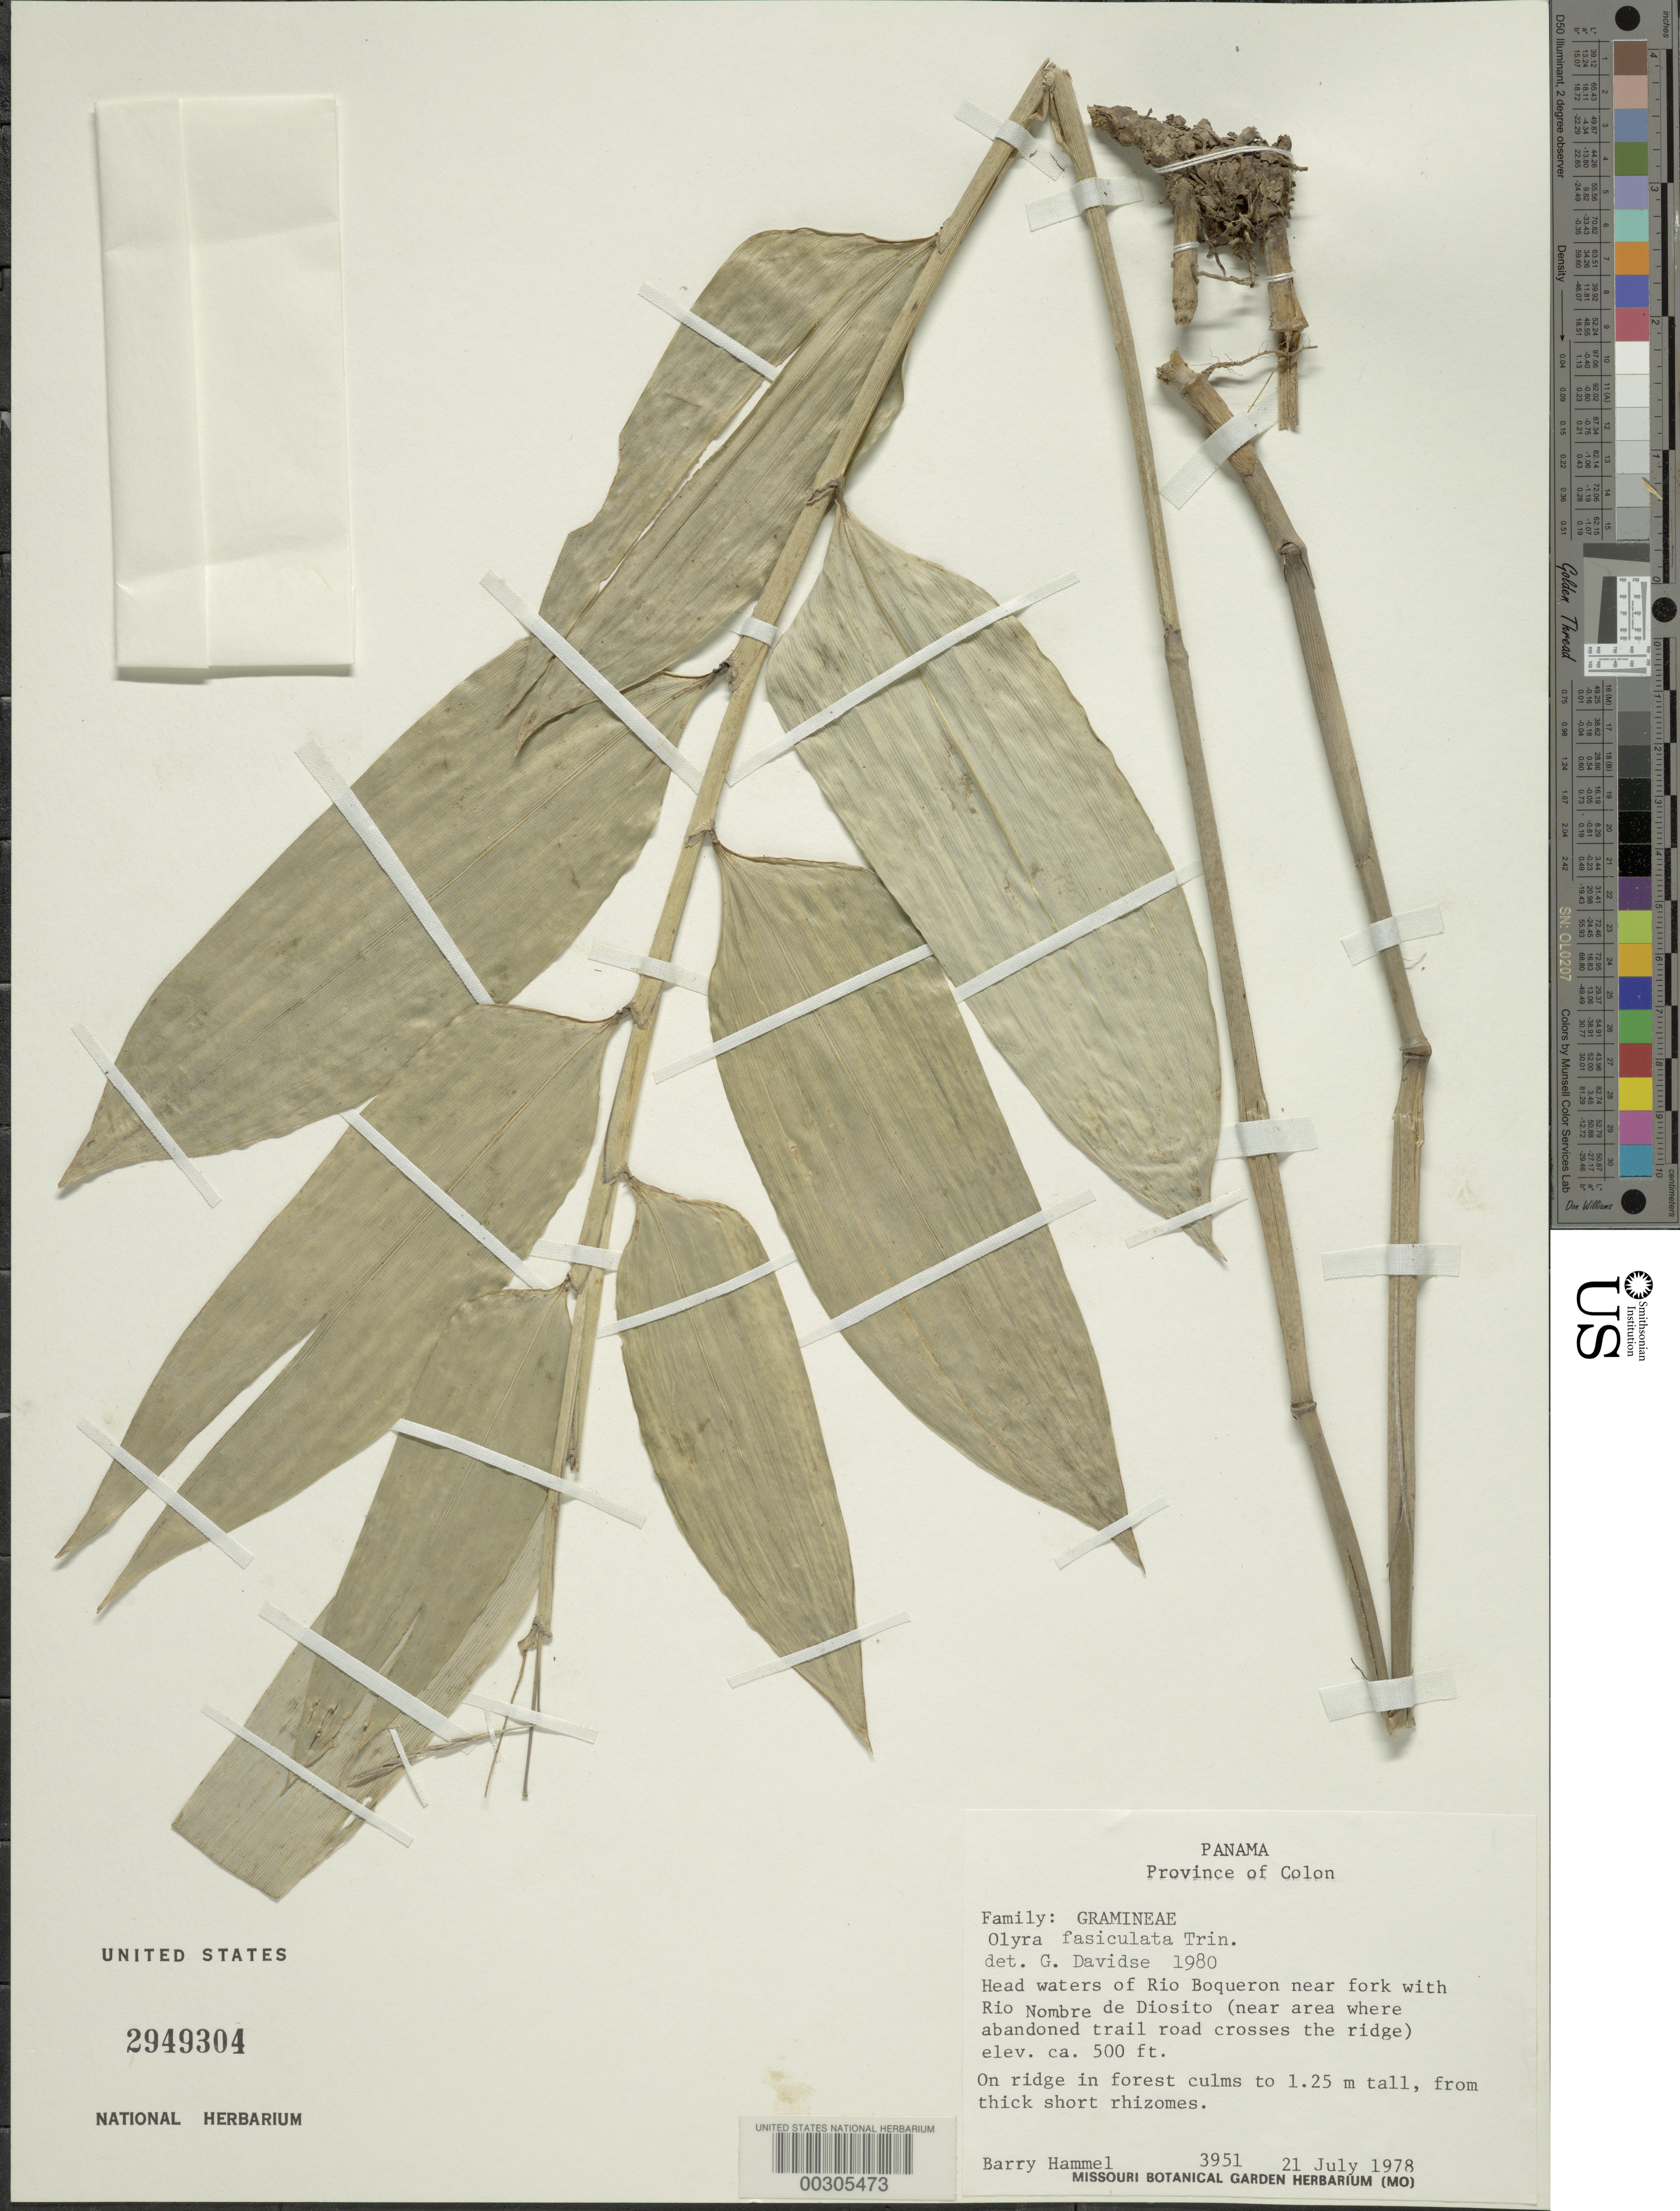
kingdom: Plantae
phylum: Tracheophyta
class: Liliopsida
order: Poales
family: Poaceae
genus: Olyra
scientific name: Olyra fasciculata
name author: Trin.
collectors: B. Hammel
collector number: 3951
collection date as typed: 21 Jul 1978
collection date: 1978-07-21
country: Panama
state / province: Colón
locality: Rio Boqueron, Rio Nombre de Diosito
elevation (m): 153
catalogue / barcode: US 2949304